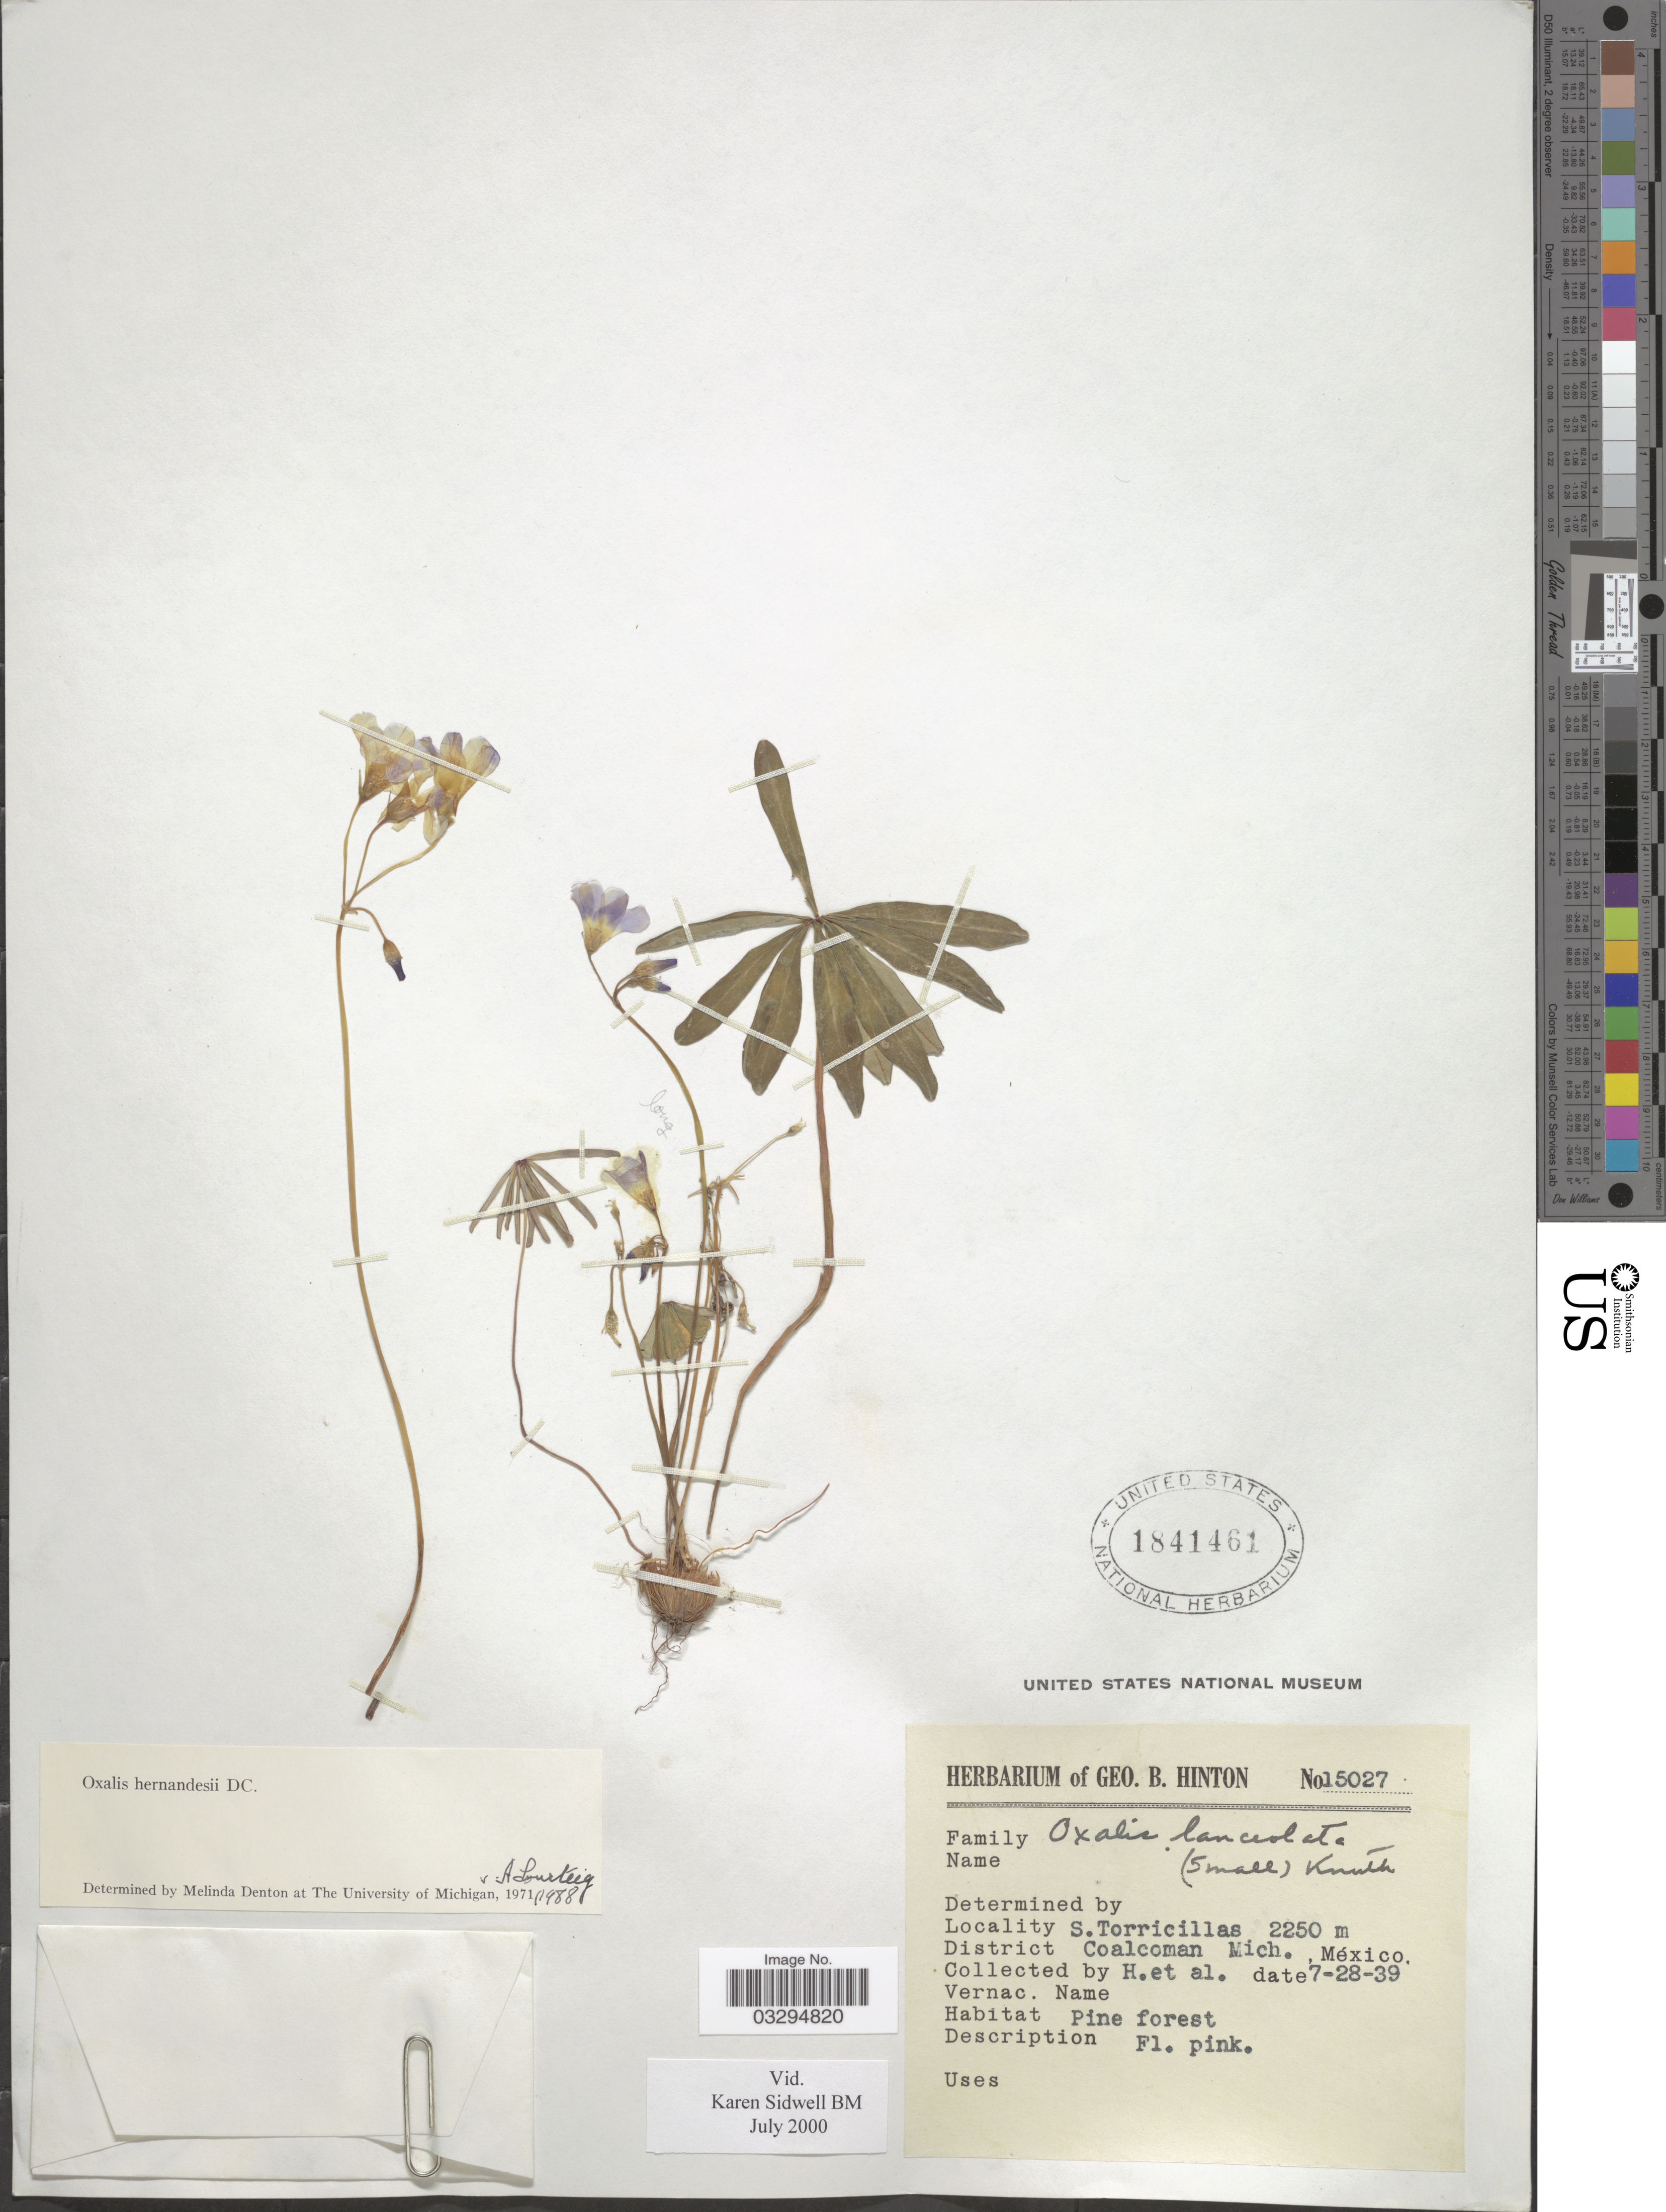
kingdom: Plantae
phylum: Tracheophyta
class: Magnoliopsida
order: Oxalidales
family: Oxalidaceae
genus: Oxalis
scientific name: Oxalis hernandezii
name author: Moc. & Sessé ex DC.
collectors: G. B. Hinton & et al.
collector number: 15027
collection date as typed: Transcribed d/m/y: 28/7/39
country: Mexico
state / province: Michoacán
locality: S. Torricillas, District Coalcoman.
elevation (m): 2250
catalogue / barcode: US 1841461